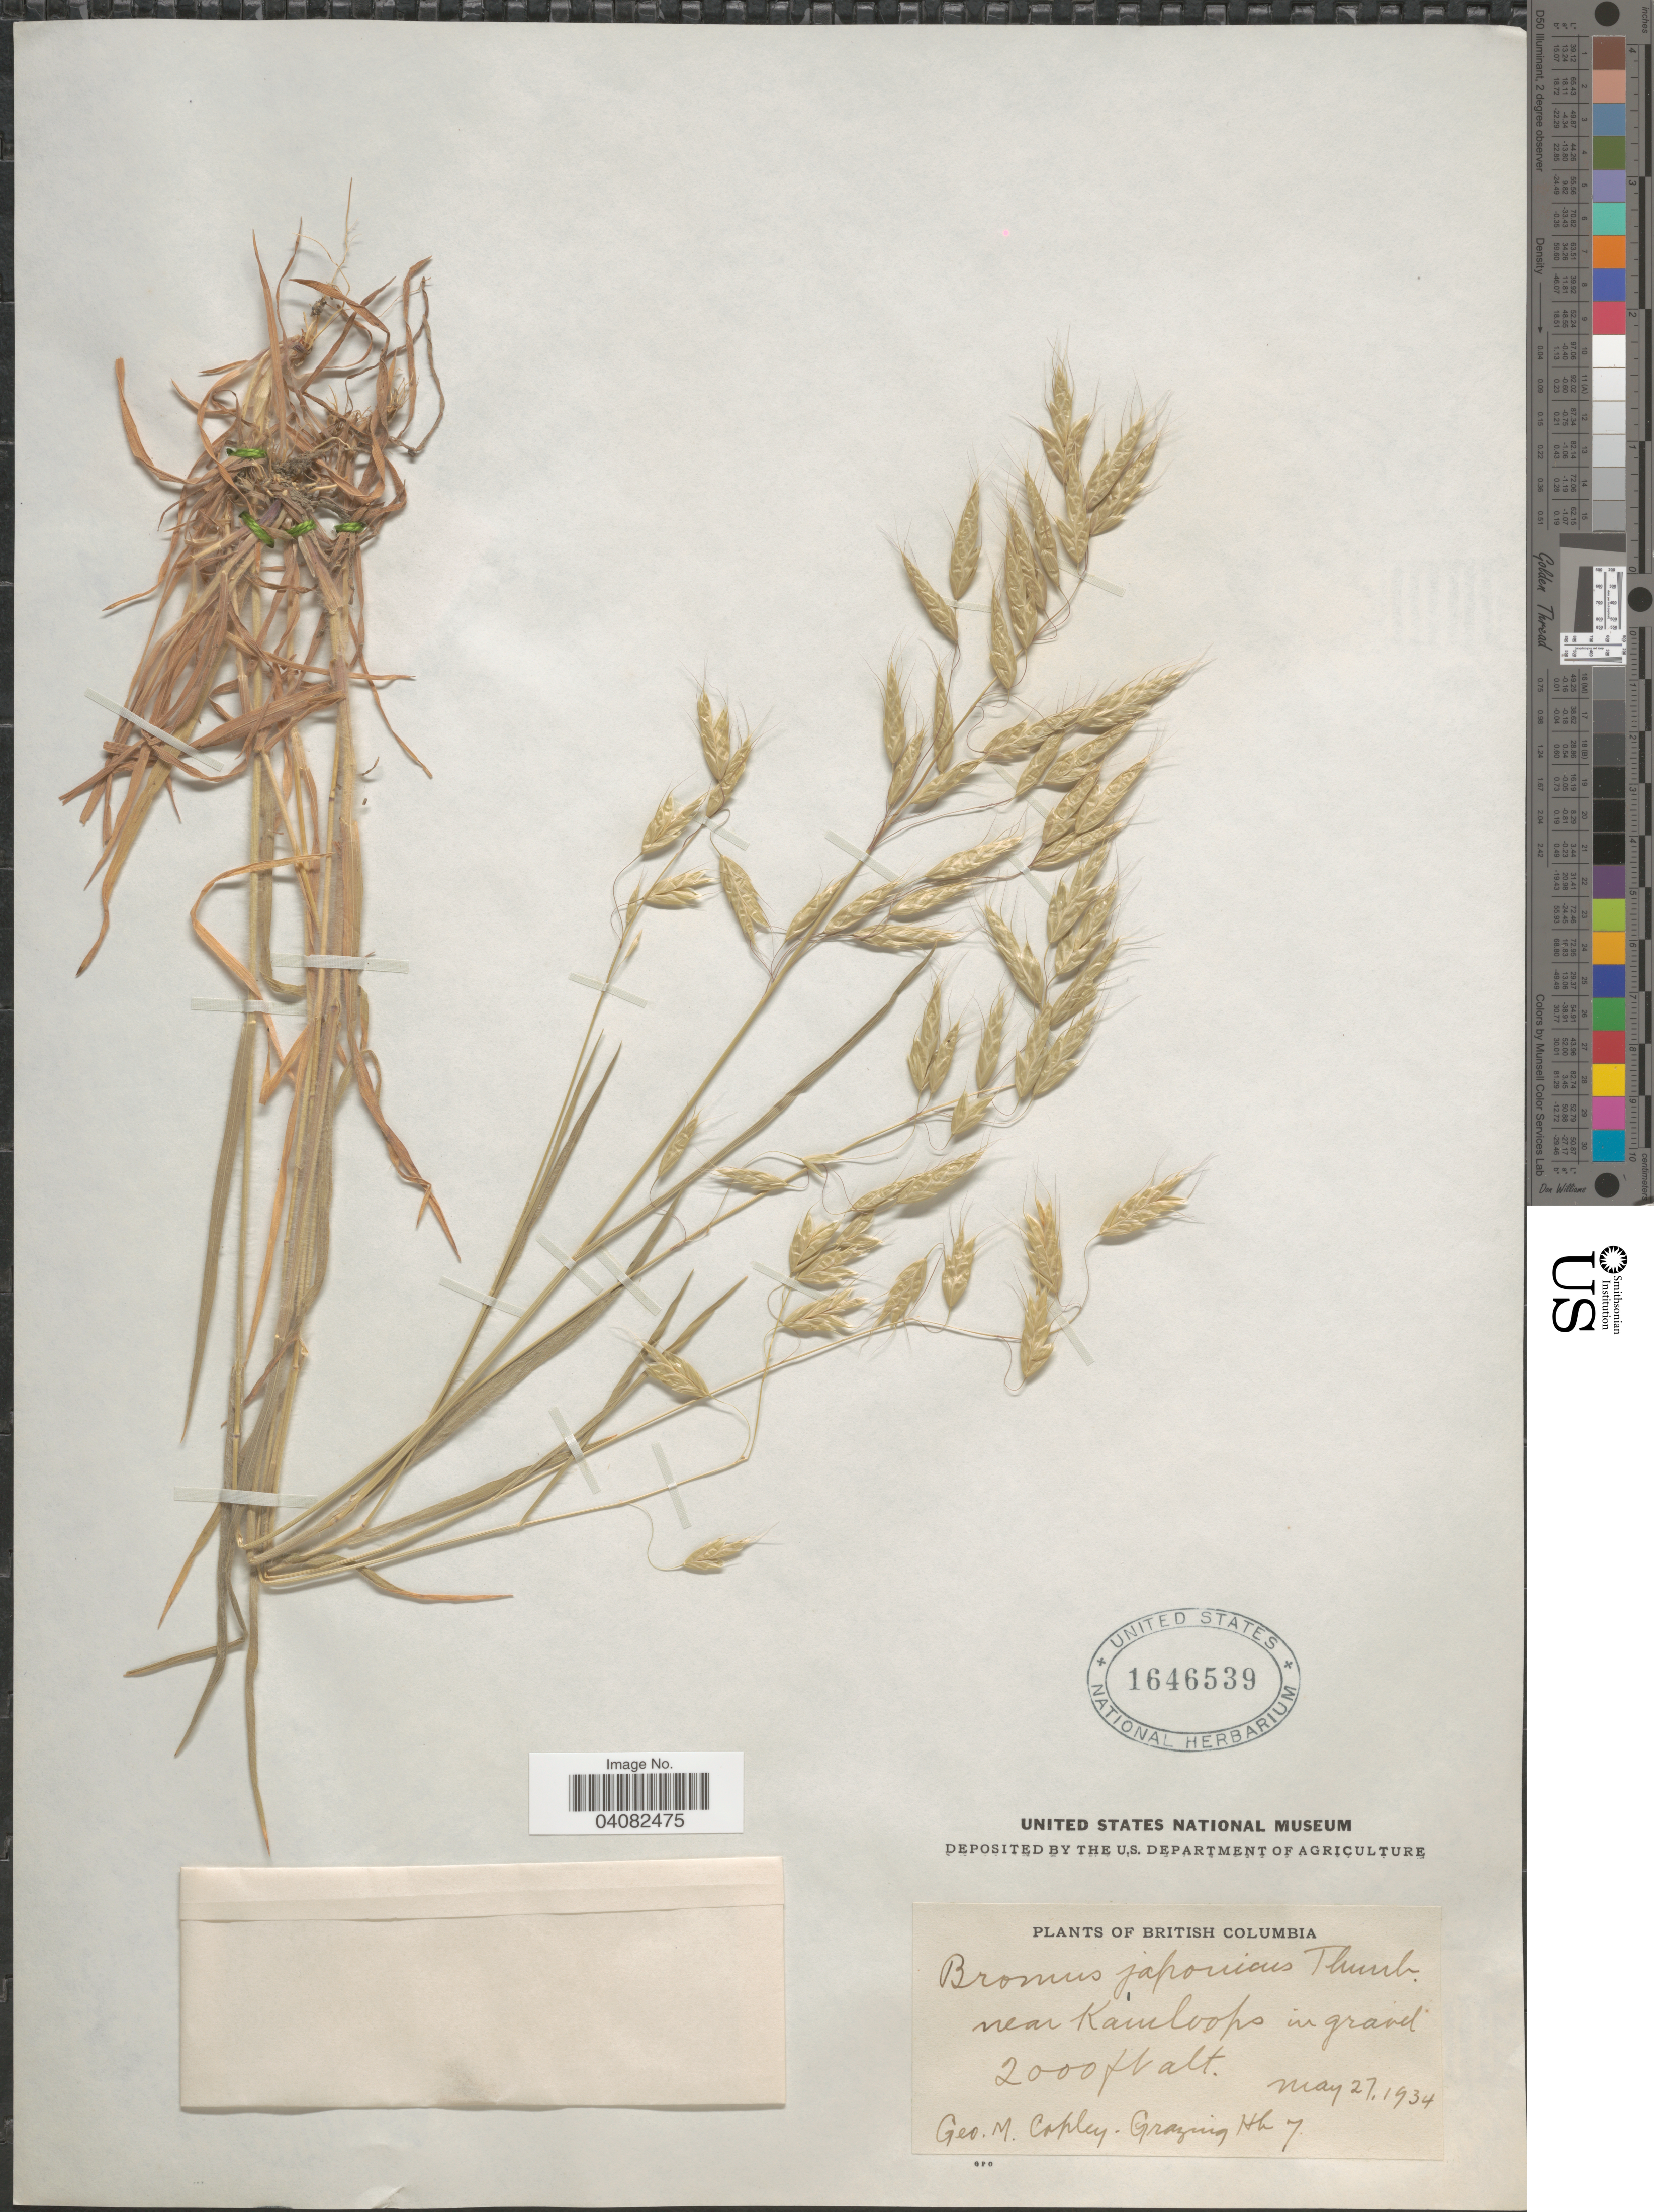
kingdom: Plantae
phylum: Tracheophyta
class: Liliopsida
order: Poales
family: Poaceae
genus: Bromus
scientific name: Bromus japonicus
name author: Houtt.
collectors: G. Copley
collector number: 7?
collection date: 1934-05-27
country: Canada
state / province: British Columbia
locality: Near Kamloops in gravel.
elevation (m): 610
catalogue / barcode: US 1646539